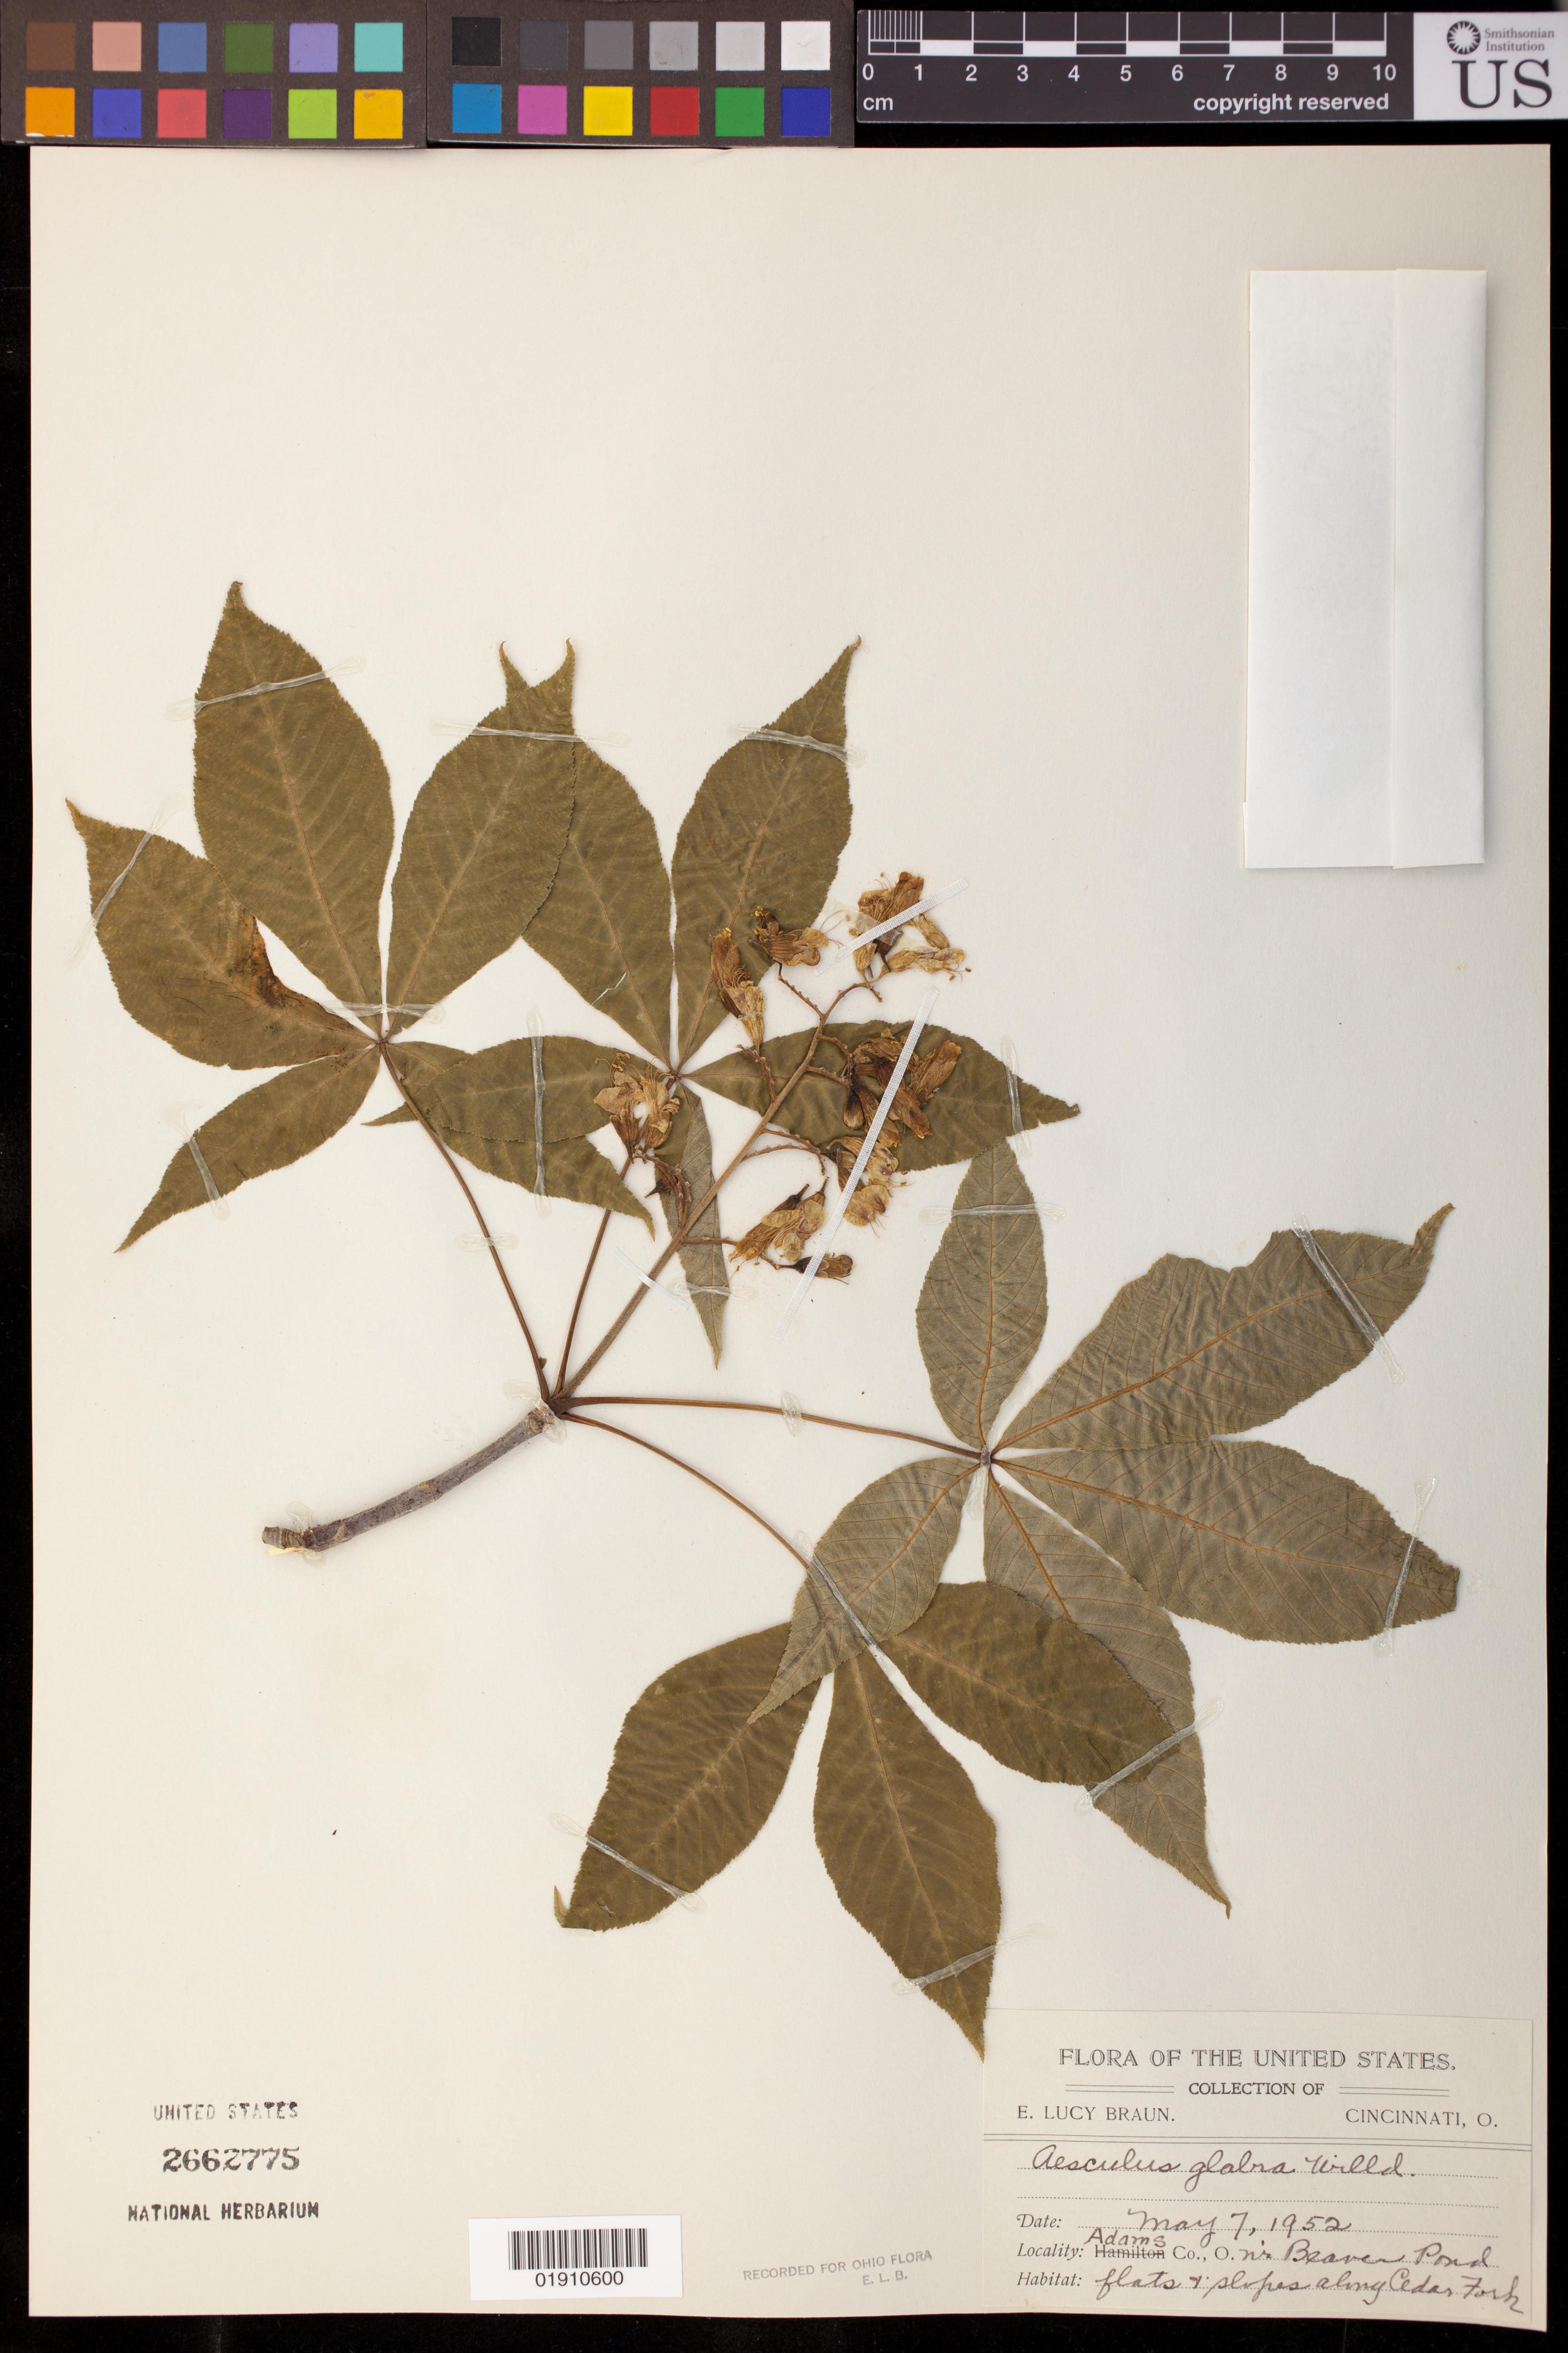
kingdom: Plantae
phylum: Tracheophyta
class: Magnoliopsida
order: Sapindales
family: Sapindaceae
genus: Aesculus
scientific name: Aesculus glabra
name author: Willd.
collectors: E. L. Braun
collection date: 1952-05-07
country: United States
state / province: Ohio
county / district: Adams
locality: Beaver Pond; flats & slopes along Cedar Fork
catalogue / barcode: US 2662775